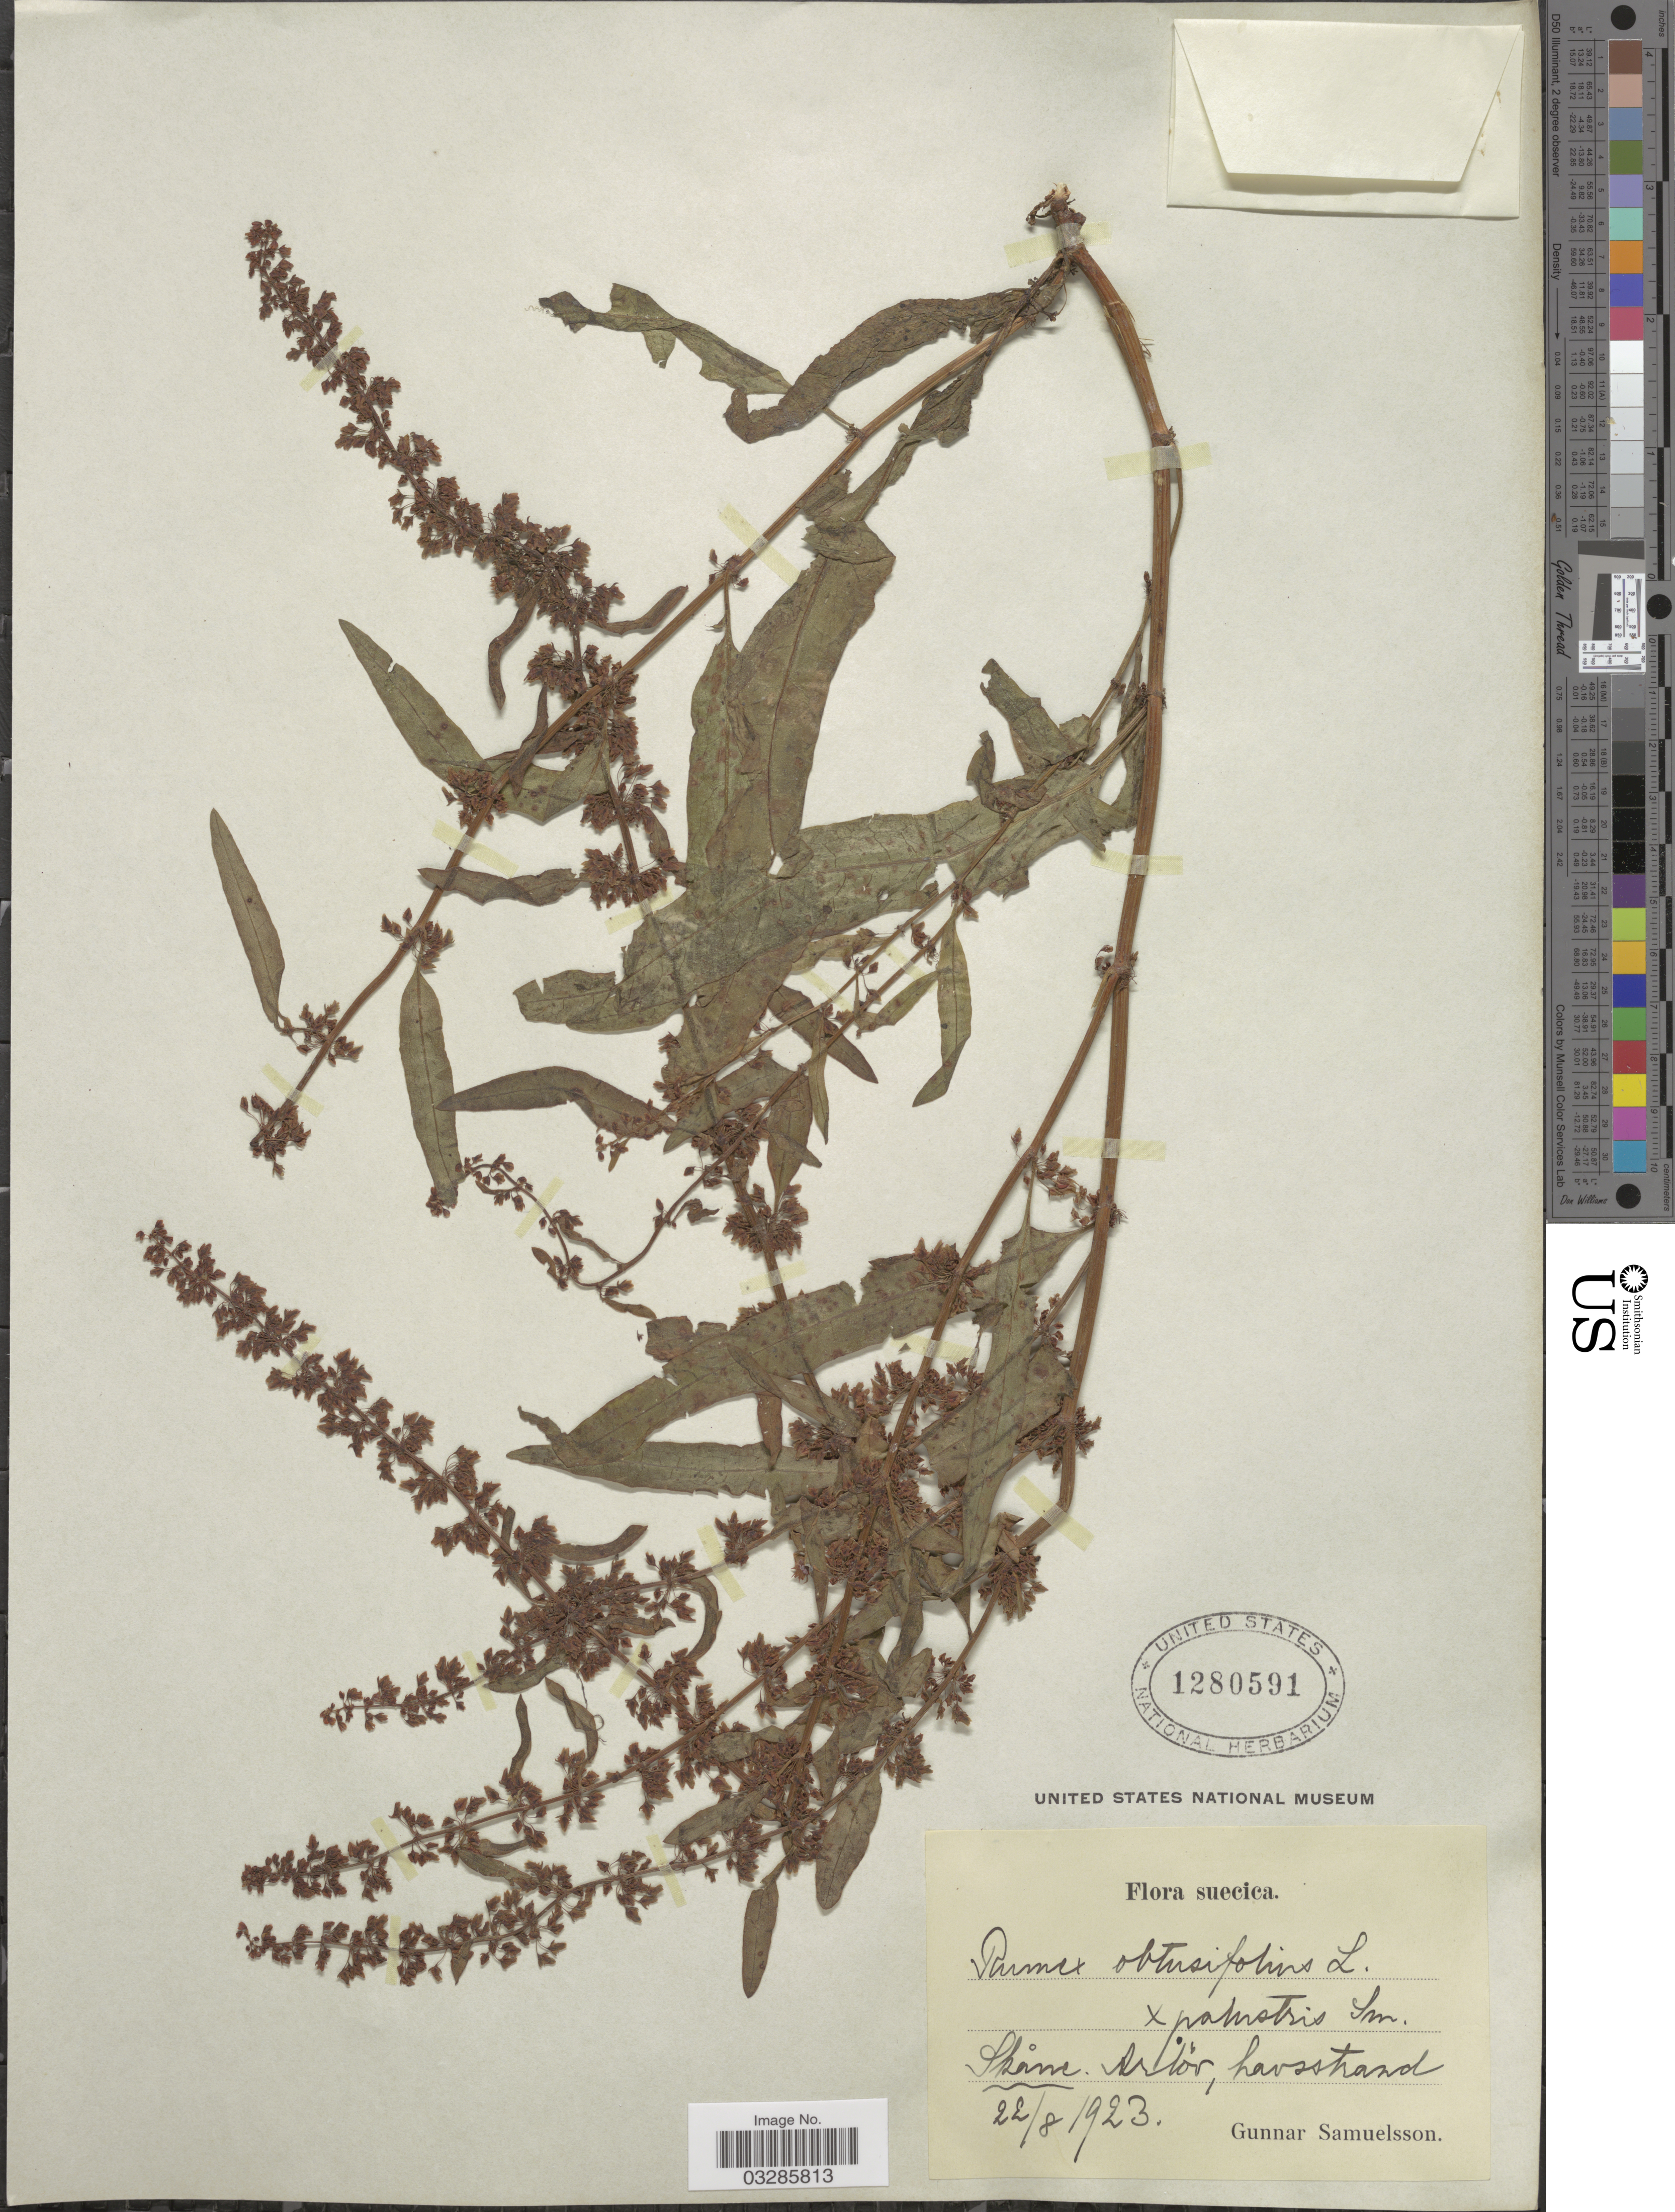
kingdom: Plantae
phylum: Tracheophyta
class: Magnoliopsida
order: Caryophyllales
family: Polygonaceae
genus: Rumex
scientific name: Rumex obtusifolius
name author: L.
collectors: G. Samuelsson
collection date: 1923-08-22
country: Sweden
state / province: Skåne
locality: Suecica, Skane. Arlöv.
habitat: havsstrand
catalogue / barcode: US 1280591